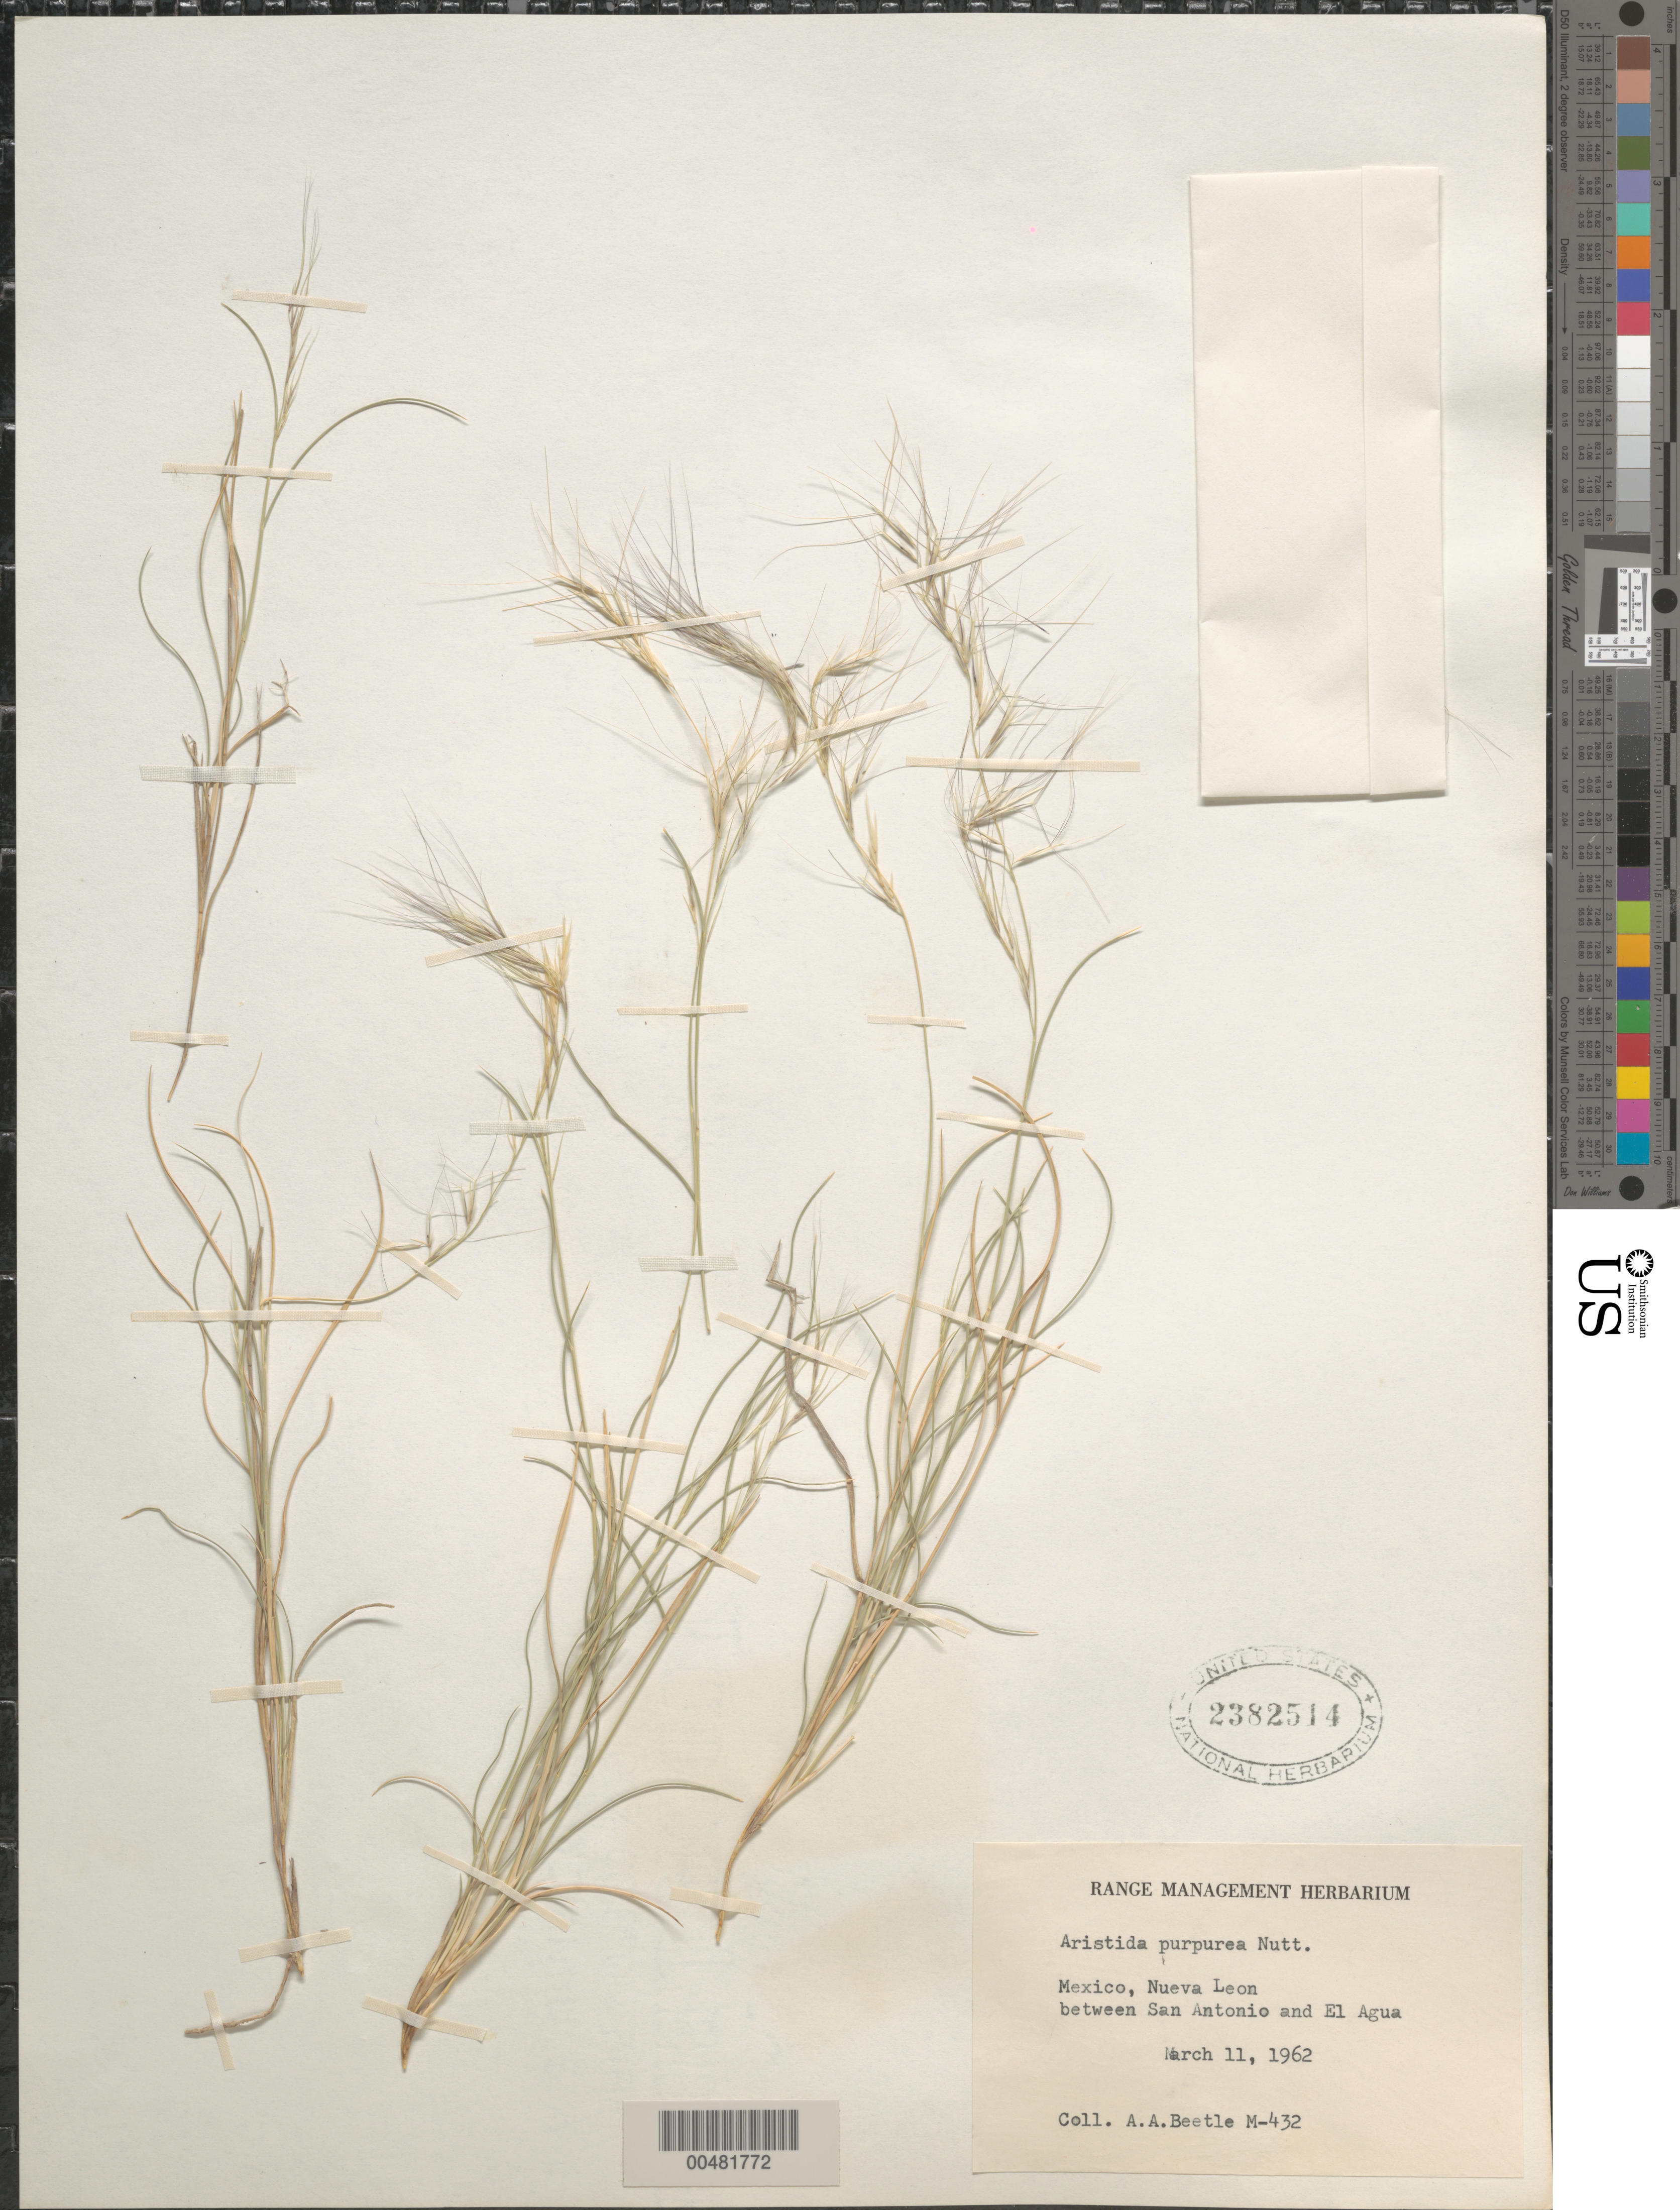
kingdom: Plantae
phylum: Tracheophyta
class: Liliopsida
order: Poales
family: Poaceae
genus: Aristida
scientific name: Aristida purpurea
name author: Nutt.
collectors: A. A. Beetle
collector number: M-432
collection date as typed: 11 Mar 1962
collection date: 1962-03-11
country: Mexico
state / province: Nuevo León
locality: Between San Antonio and El Agua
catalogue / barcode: US 2382514